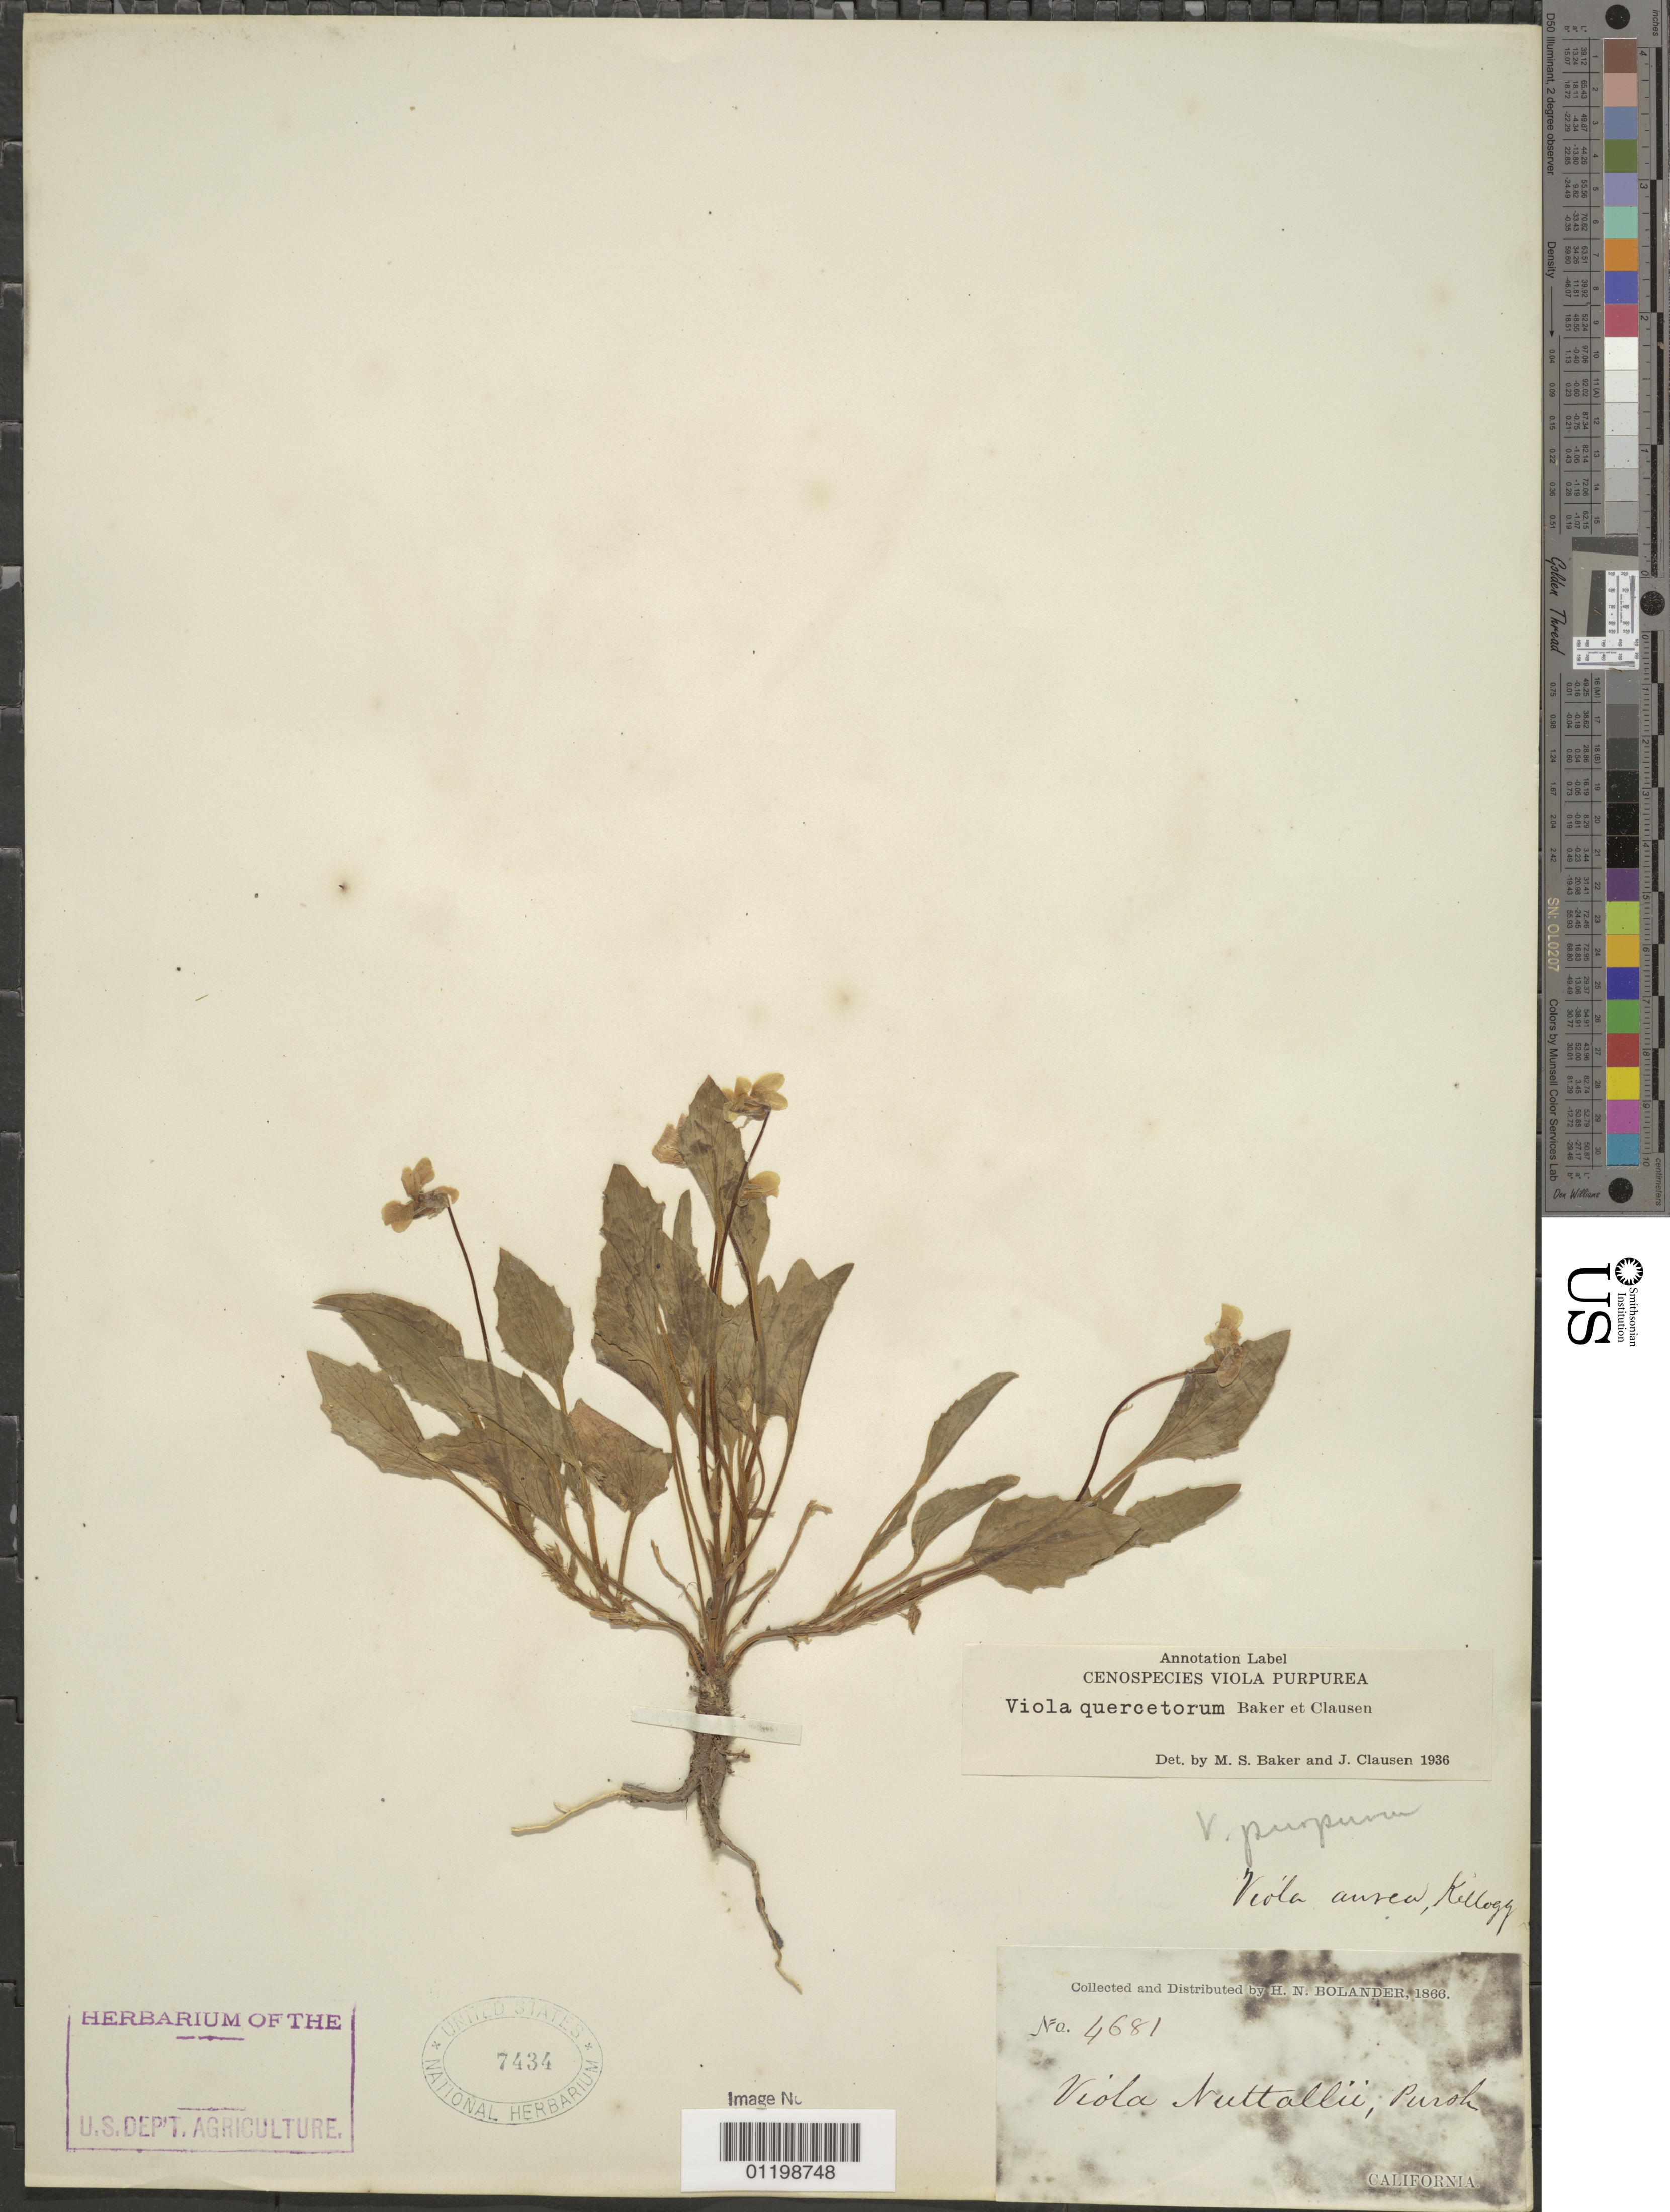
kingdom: Plantae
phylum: Tracheophyta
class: Magnoliopsida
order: Malpighiales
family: Violaceae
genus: Viola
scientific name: Viola quercetorum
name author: M.S. Baker & J.C. Clausen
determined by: Baker, M. S.; Clausen, J.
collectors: H. Bolander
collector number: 4681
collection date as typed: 1866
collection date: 1866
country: United States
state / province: California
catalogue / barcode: US 7434